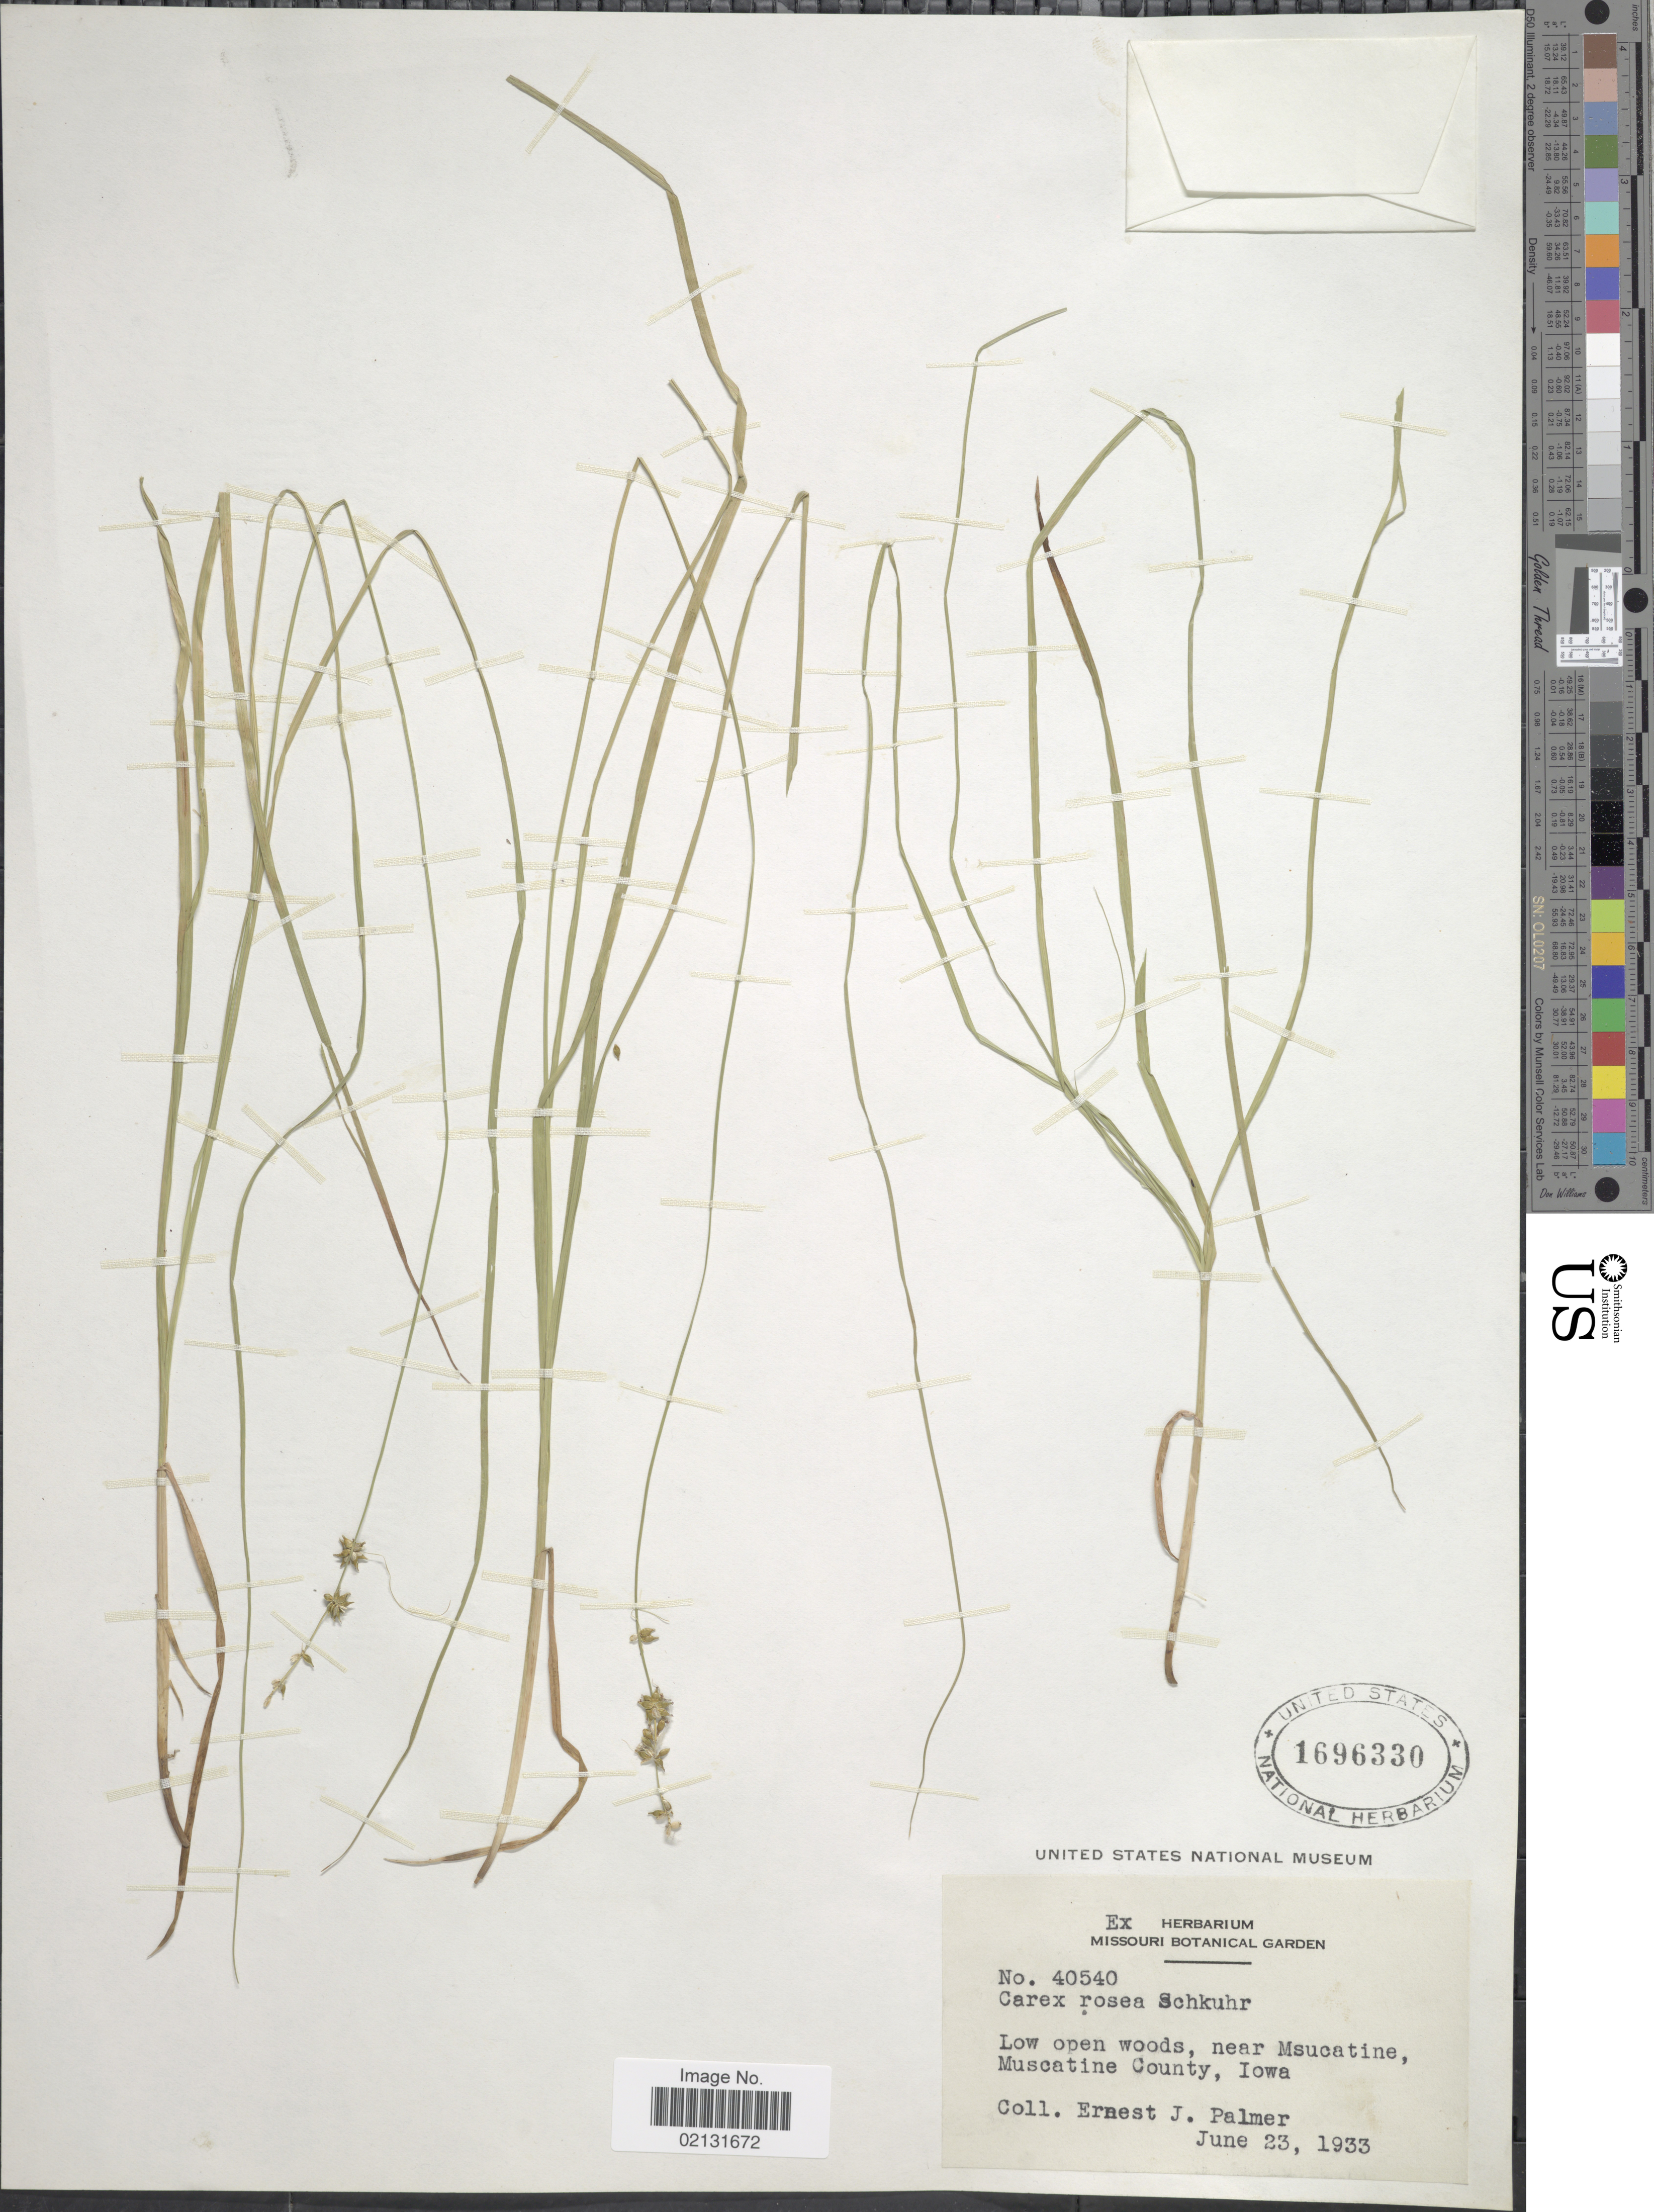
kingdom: Plantae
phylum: Tracheophyta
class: Liliopsida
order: Poales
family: Cyperaceae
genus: Carex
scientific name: Carex rosea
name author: Willd.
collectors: E. J. Palmer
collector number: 40540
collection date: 1933-06-23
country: United States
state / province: Iowa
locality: Low open woods, near Msucatine, Muscatine County.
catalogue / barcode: US 1696330